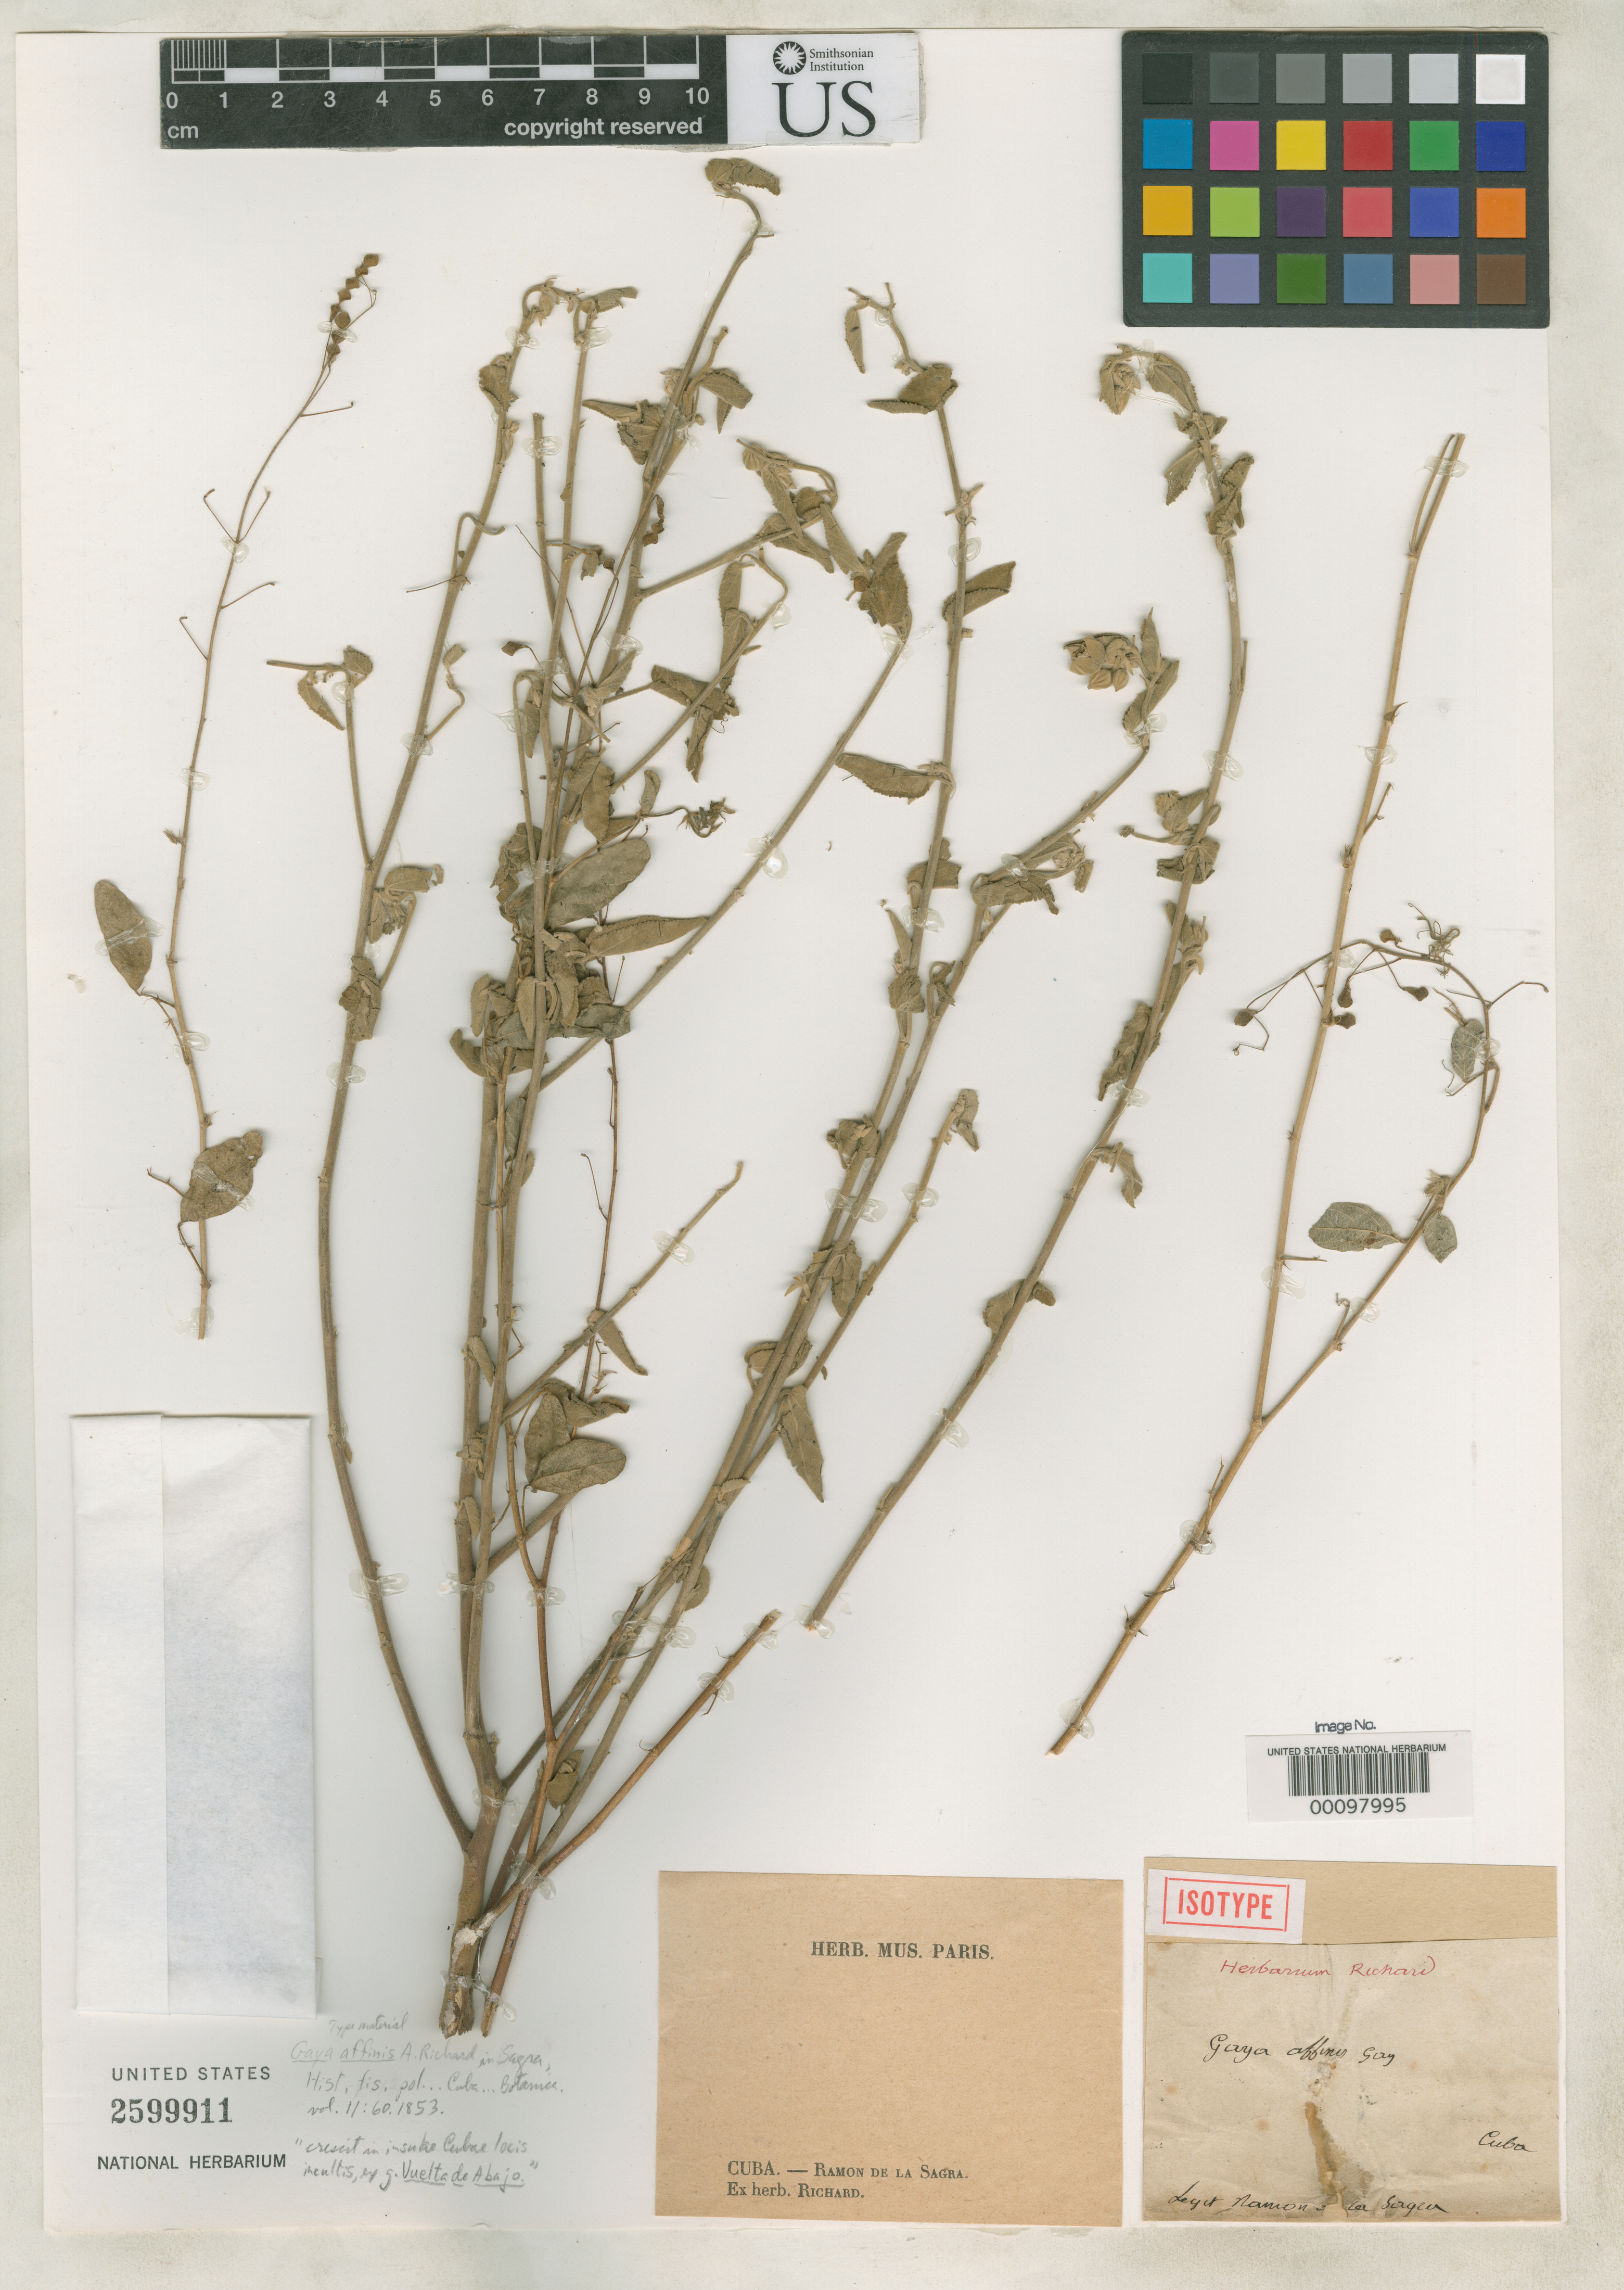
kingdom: Plantae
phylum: Tracheophyta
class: Magnoliopsida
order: Malvales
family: Malvaceae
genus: Gaya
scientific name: Gaya affinis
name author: A. Rich. in Sagra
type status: Isotype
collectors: R. de la Sagra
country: Cuba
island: Greater Antilles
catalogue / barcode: US 2599911